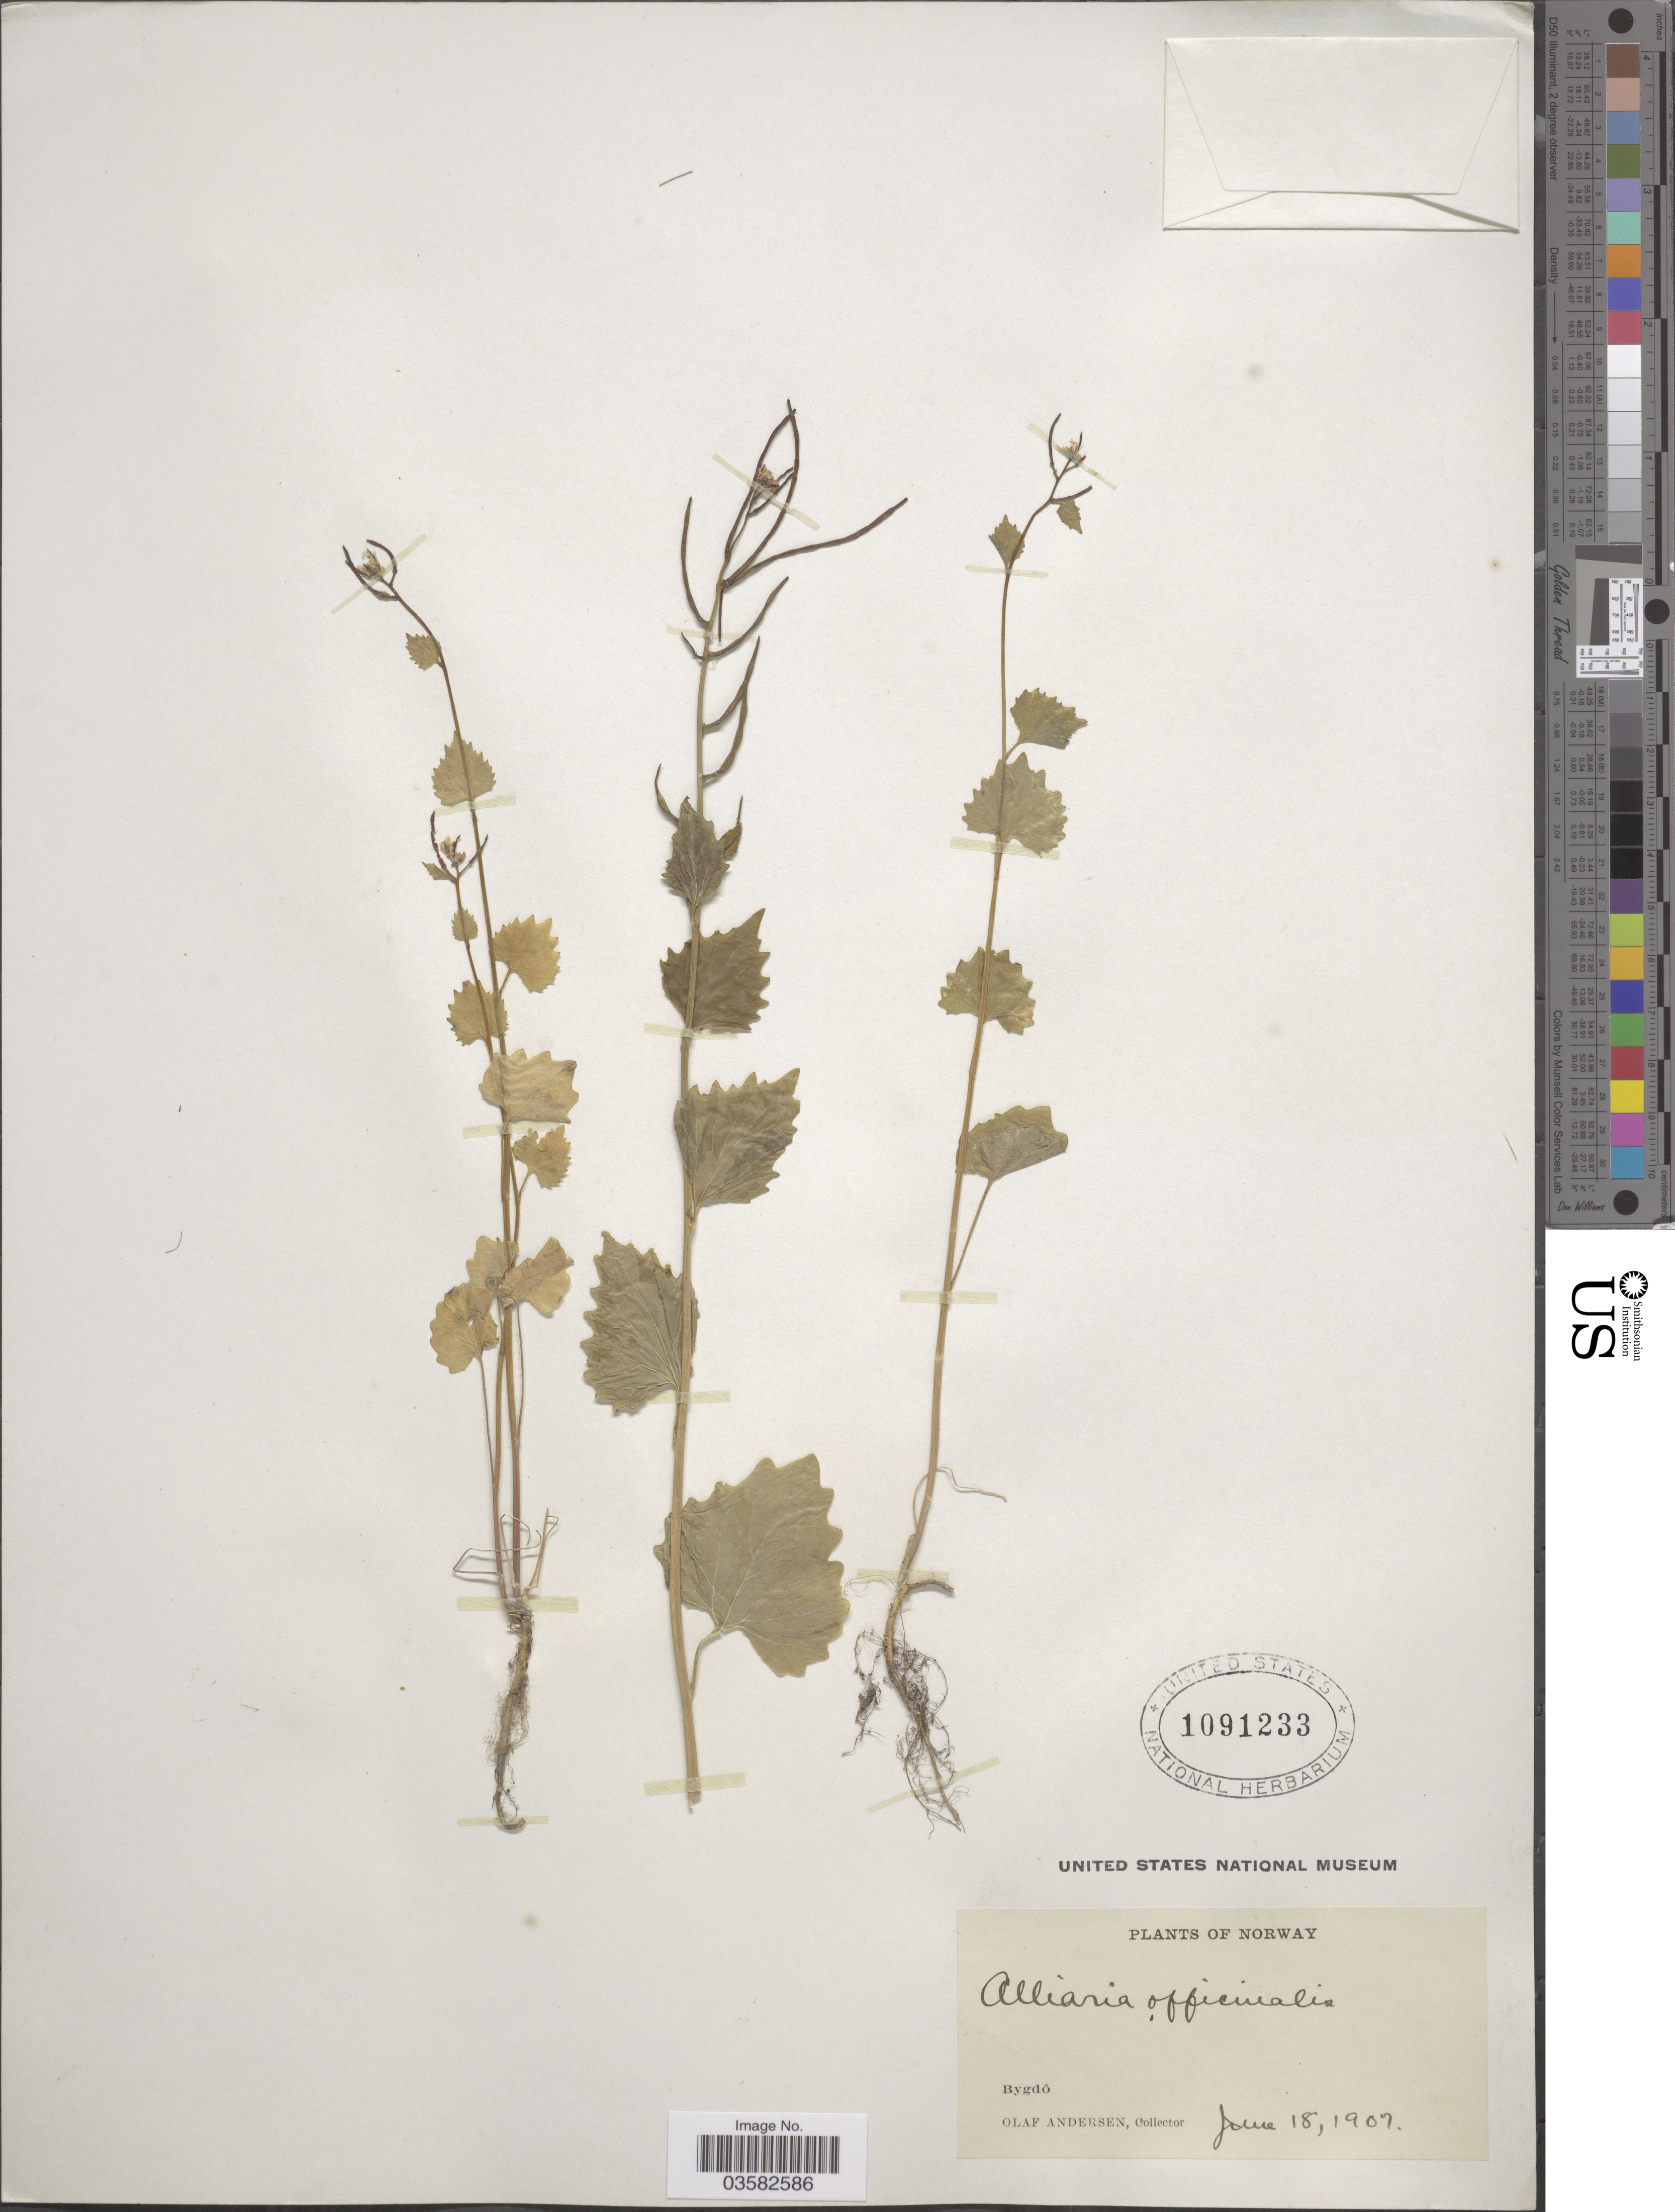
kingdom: Plantae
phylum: Tracheophyta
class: Magnoliopsida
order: Brassicales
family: Brassicaceae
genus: Alliaria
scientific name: Alliaria officinalis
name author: Andrz. ex DC.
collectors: O. Andersen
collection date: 1907-06-18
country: Norway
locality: Bygdó.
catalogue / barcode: US 1091233